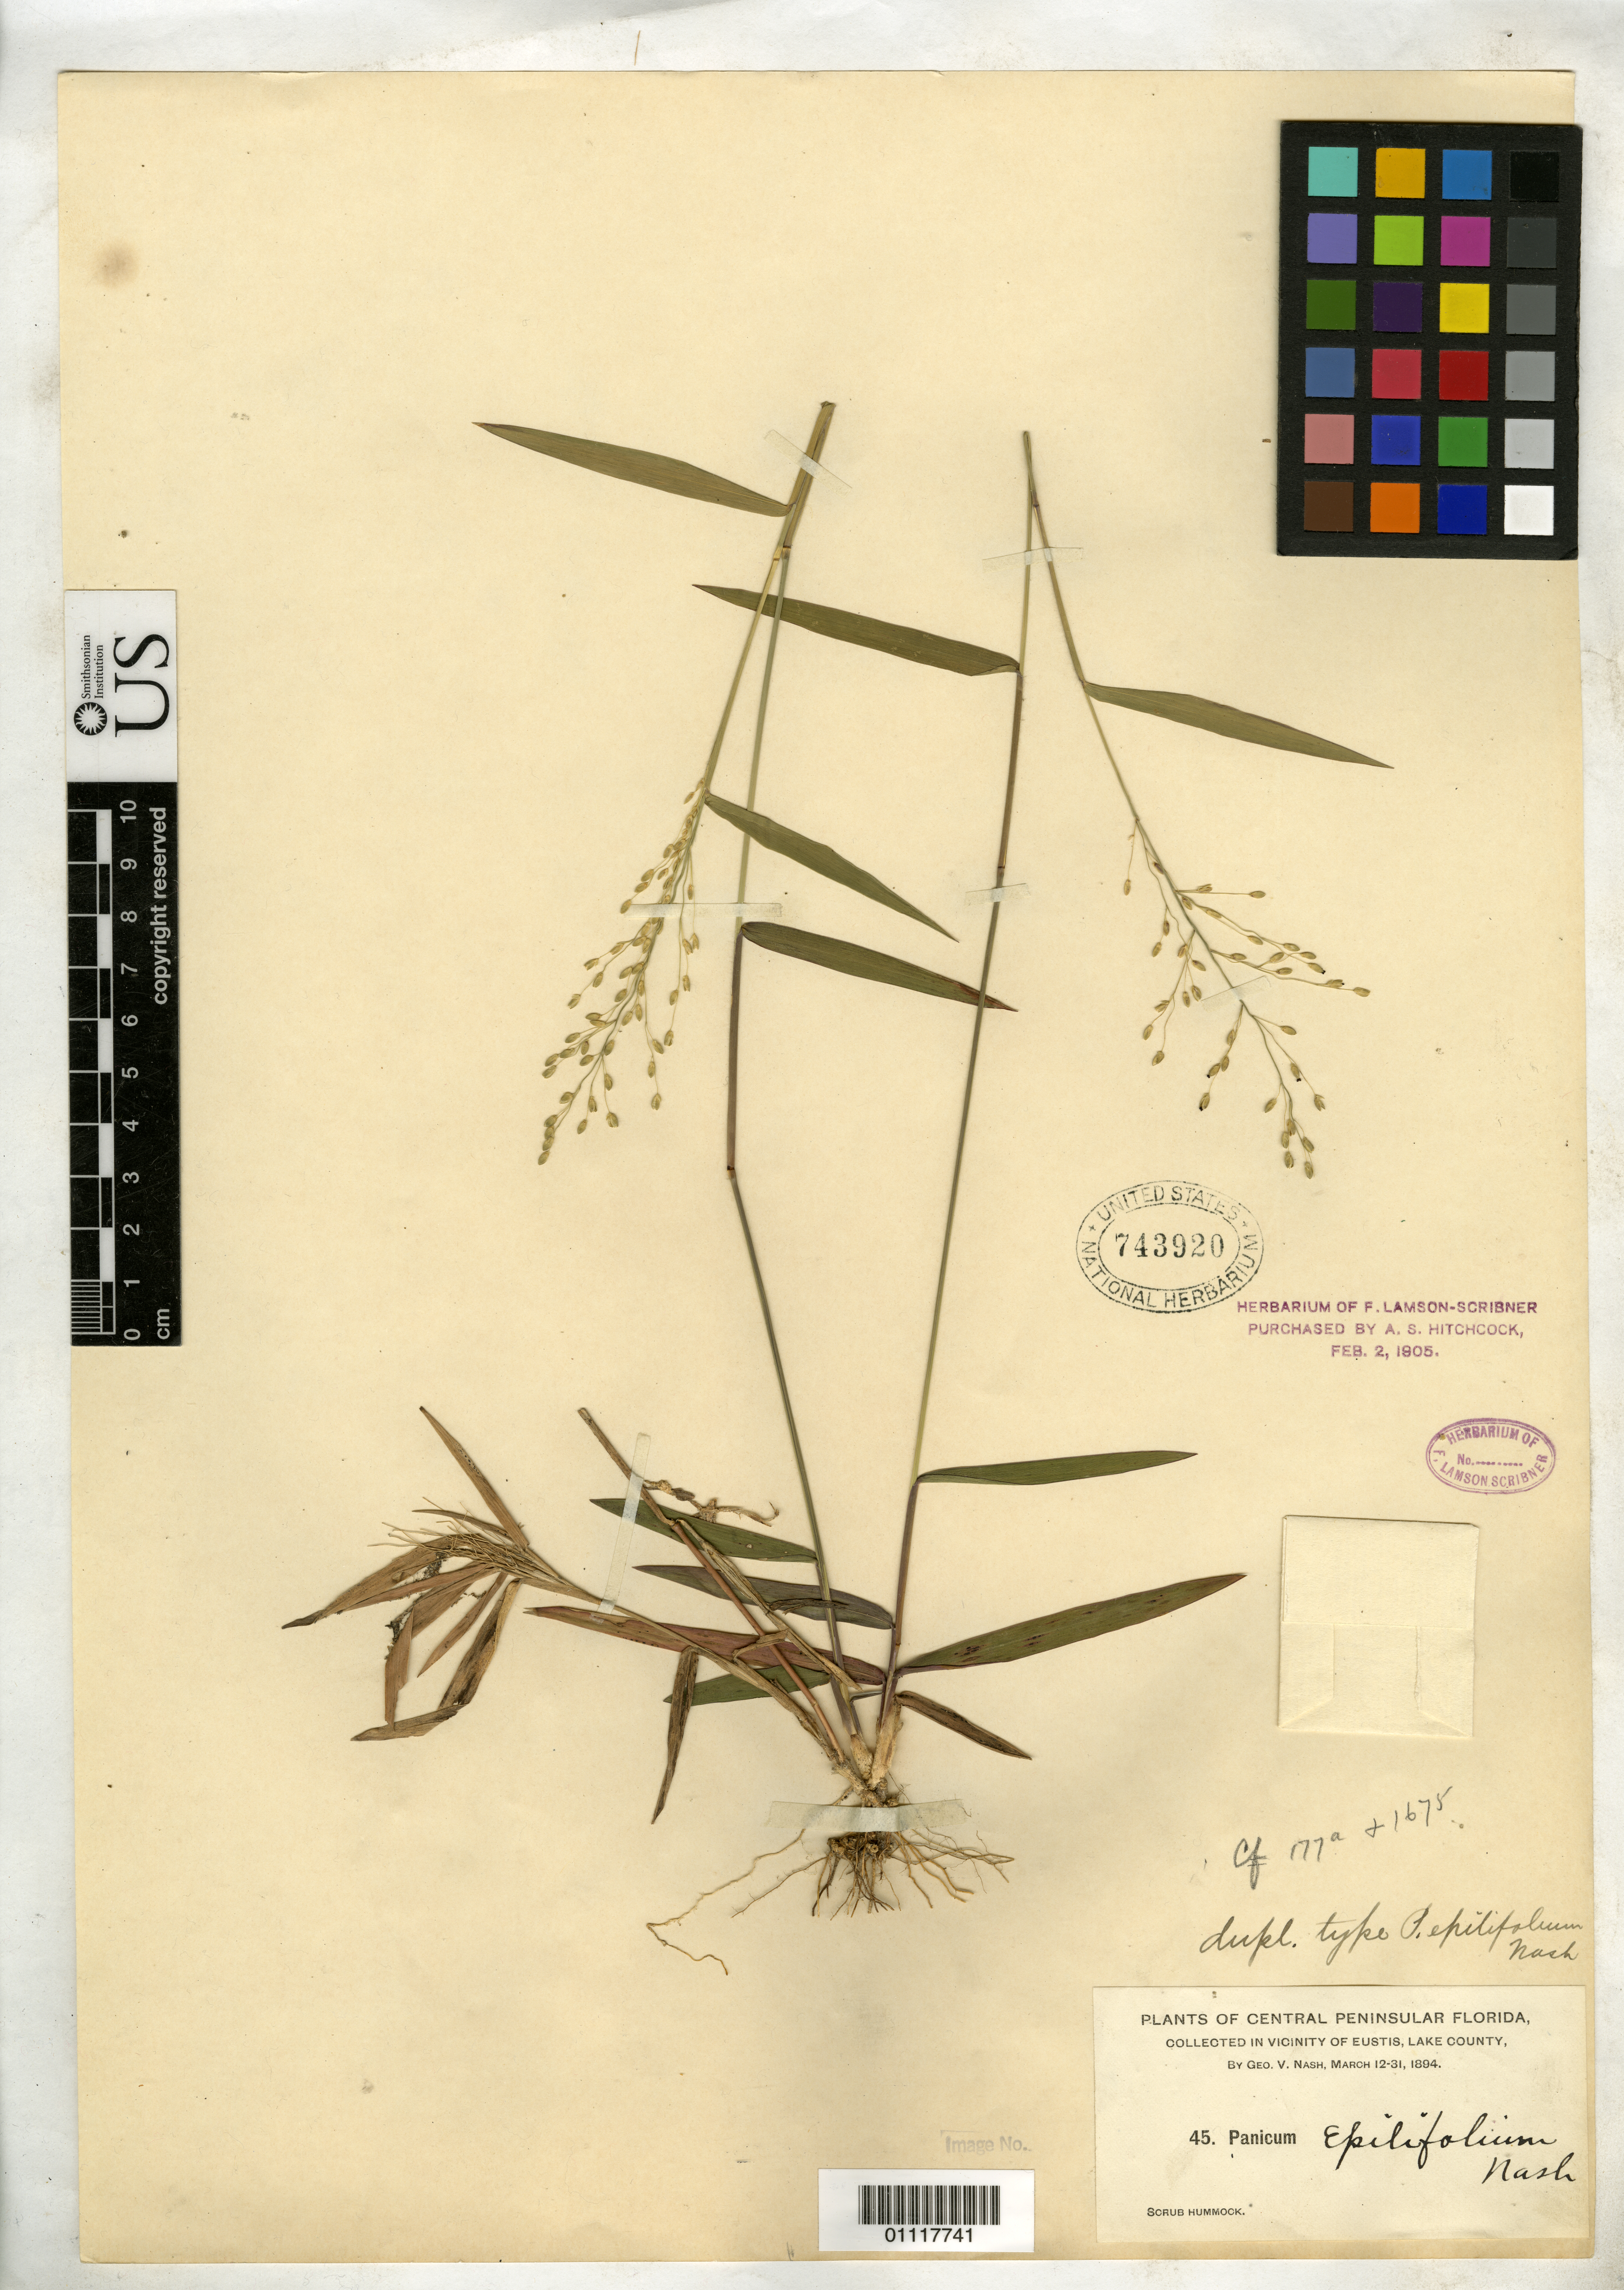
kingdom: Plantae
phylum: Tracheophyta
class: Liliopsida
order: Poales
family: Poaceae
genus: Panicum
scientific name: Panicum epilifolium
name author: Nash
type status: Isotype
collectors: G. V. Nash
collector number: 45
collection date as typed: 12 Mar 1894 to 31 Mar 1894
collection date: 1894-03-12/1894-03-31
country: United States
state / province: Florida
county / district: Lake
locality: Collected in vicinity of Eustis.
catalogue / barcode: US 743920